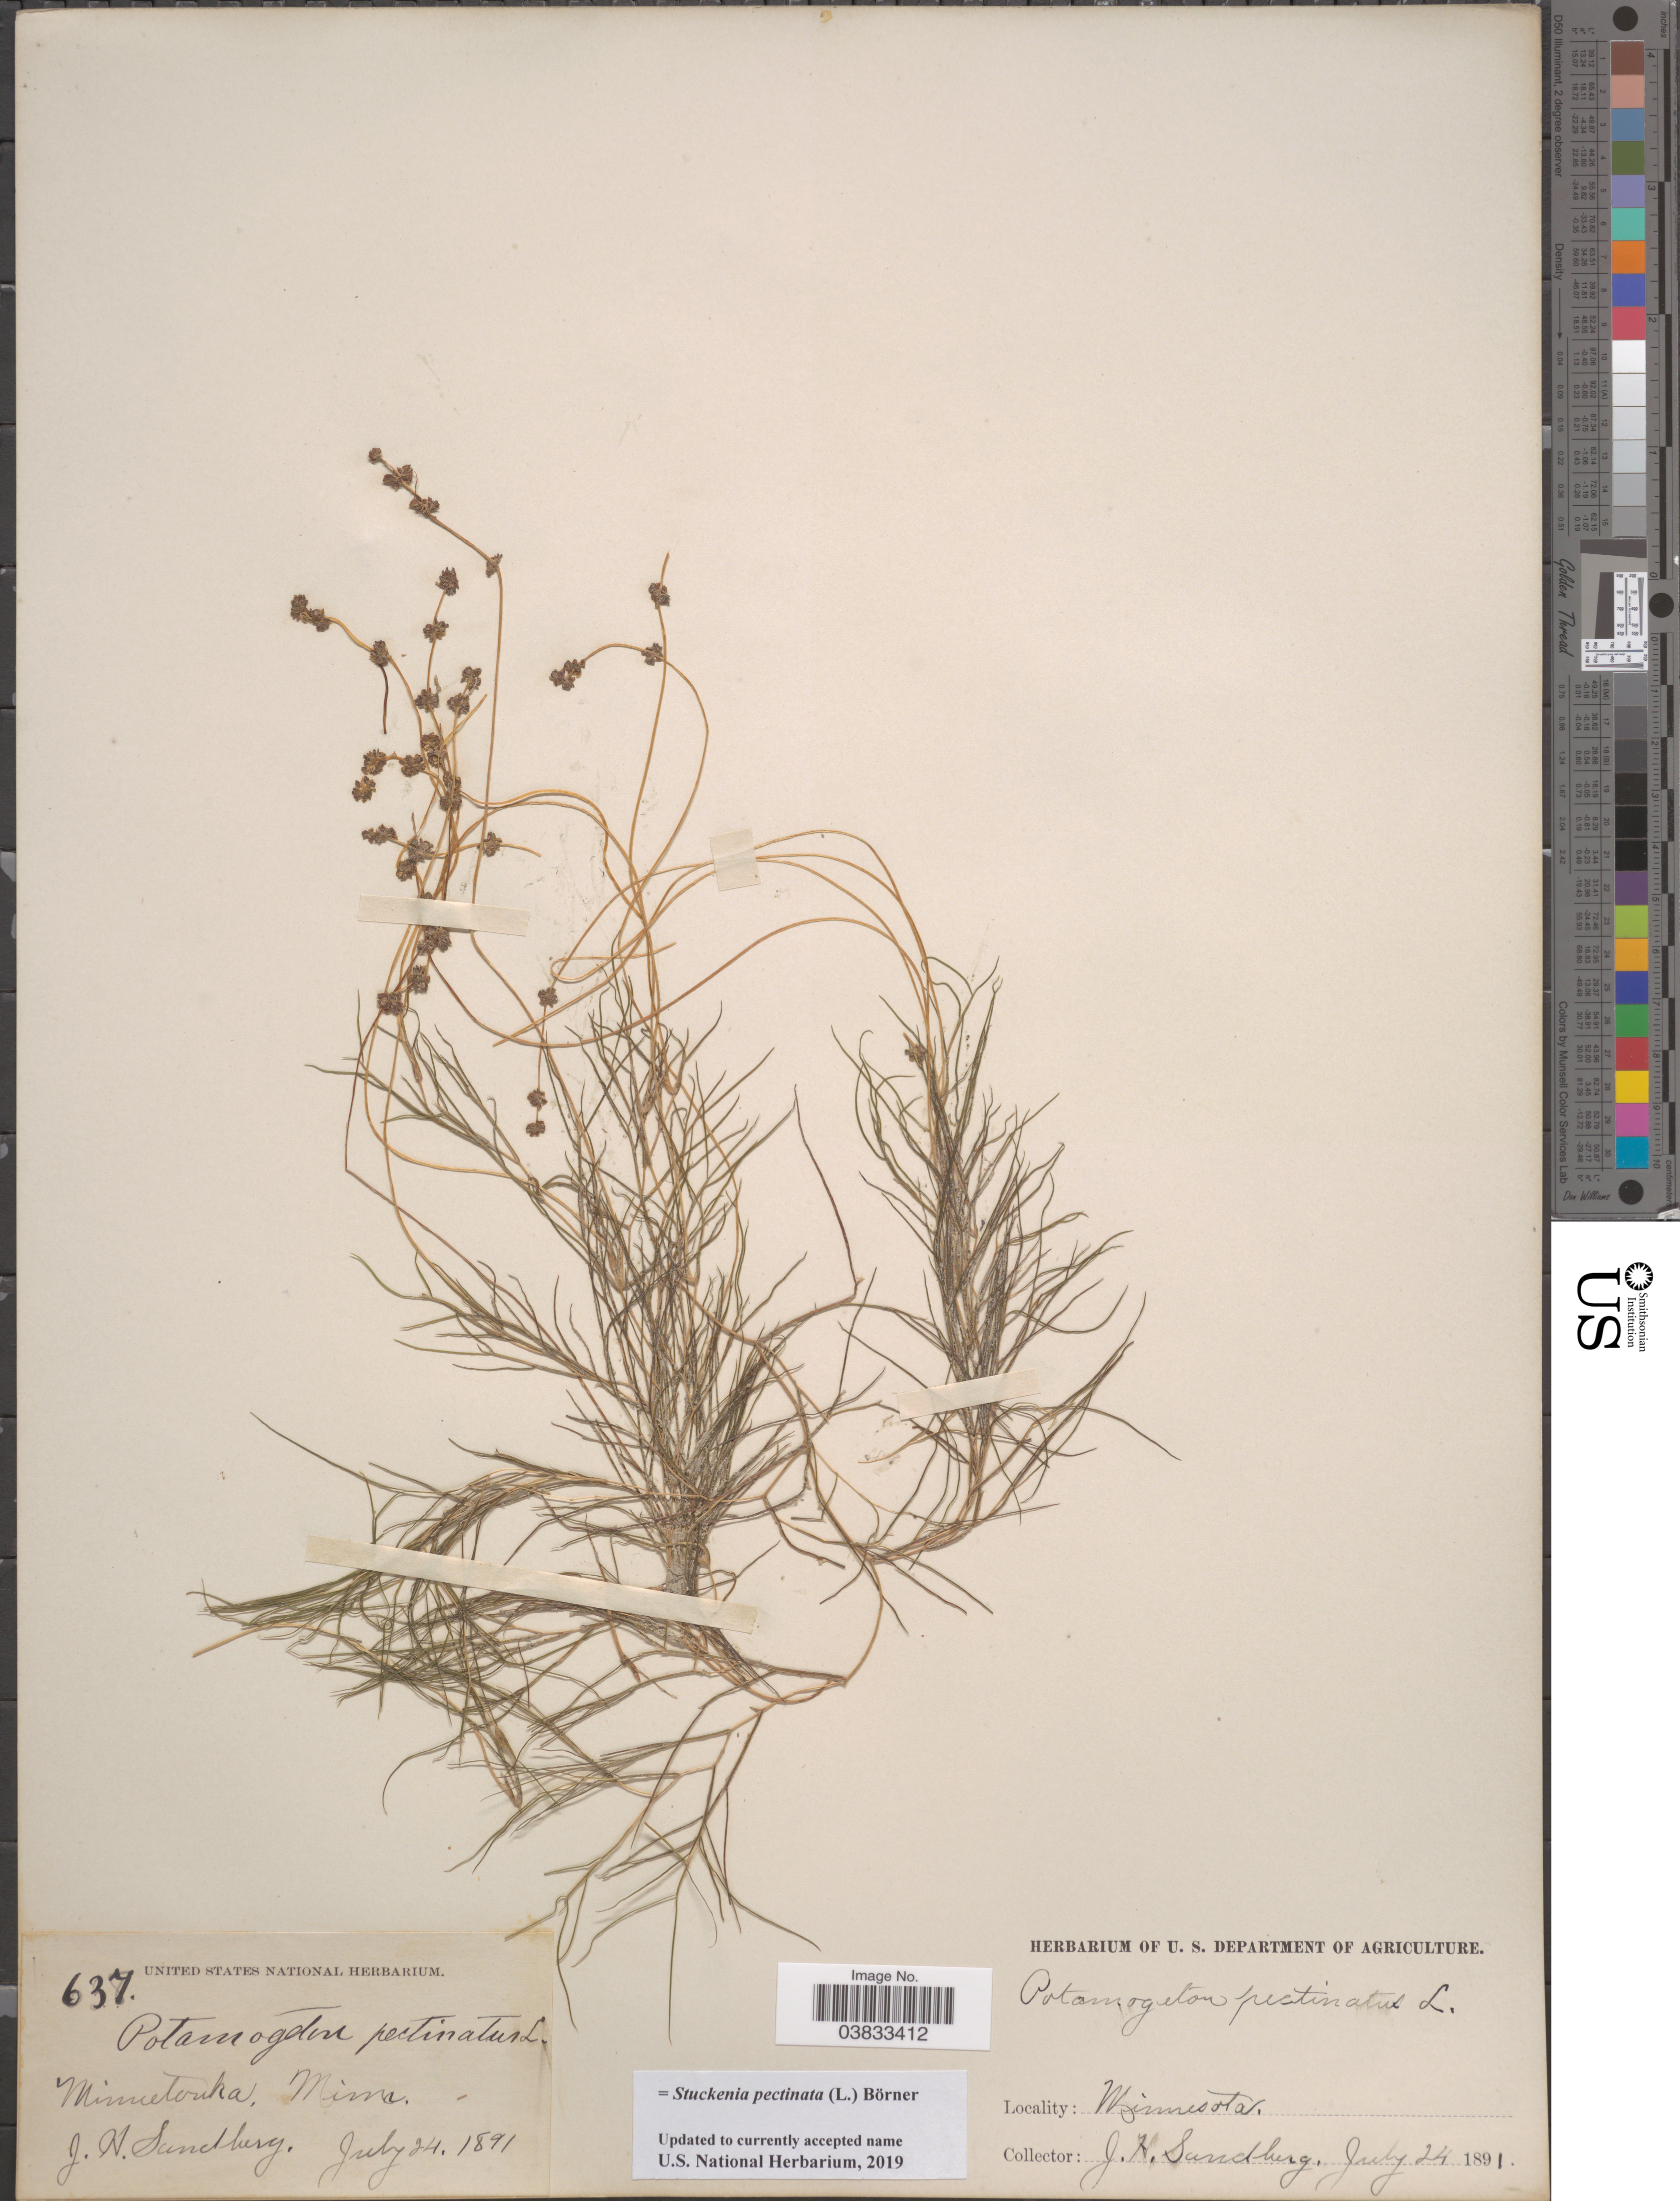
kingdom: Plantae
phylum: Tracheophyta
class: Liliopsida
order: Alismatales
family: Potamogetonaceae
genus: Stuckenia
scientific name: Stuckenia pectinata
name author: (L.) Börner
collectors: J. H. Sandberg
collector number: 637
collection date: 1891-07-24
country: United States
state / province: Minnesota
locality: Minnetonka.